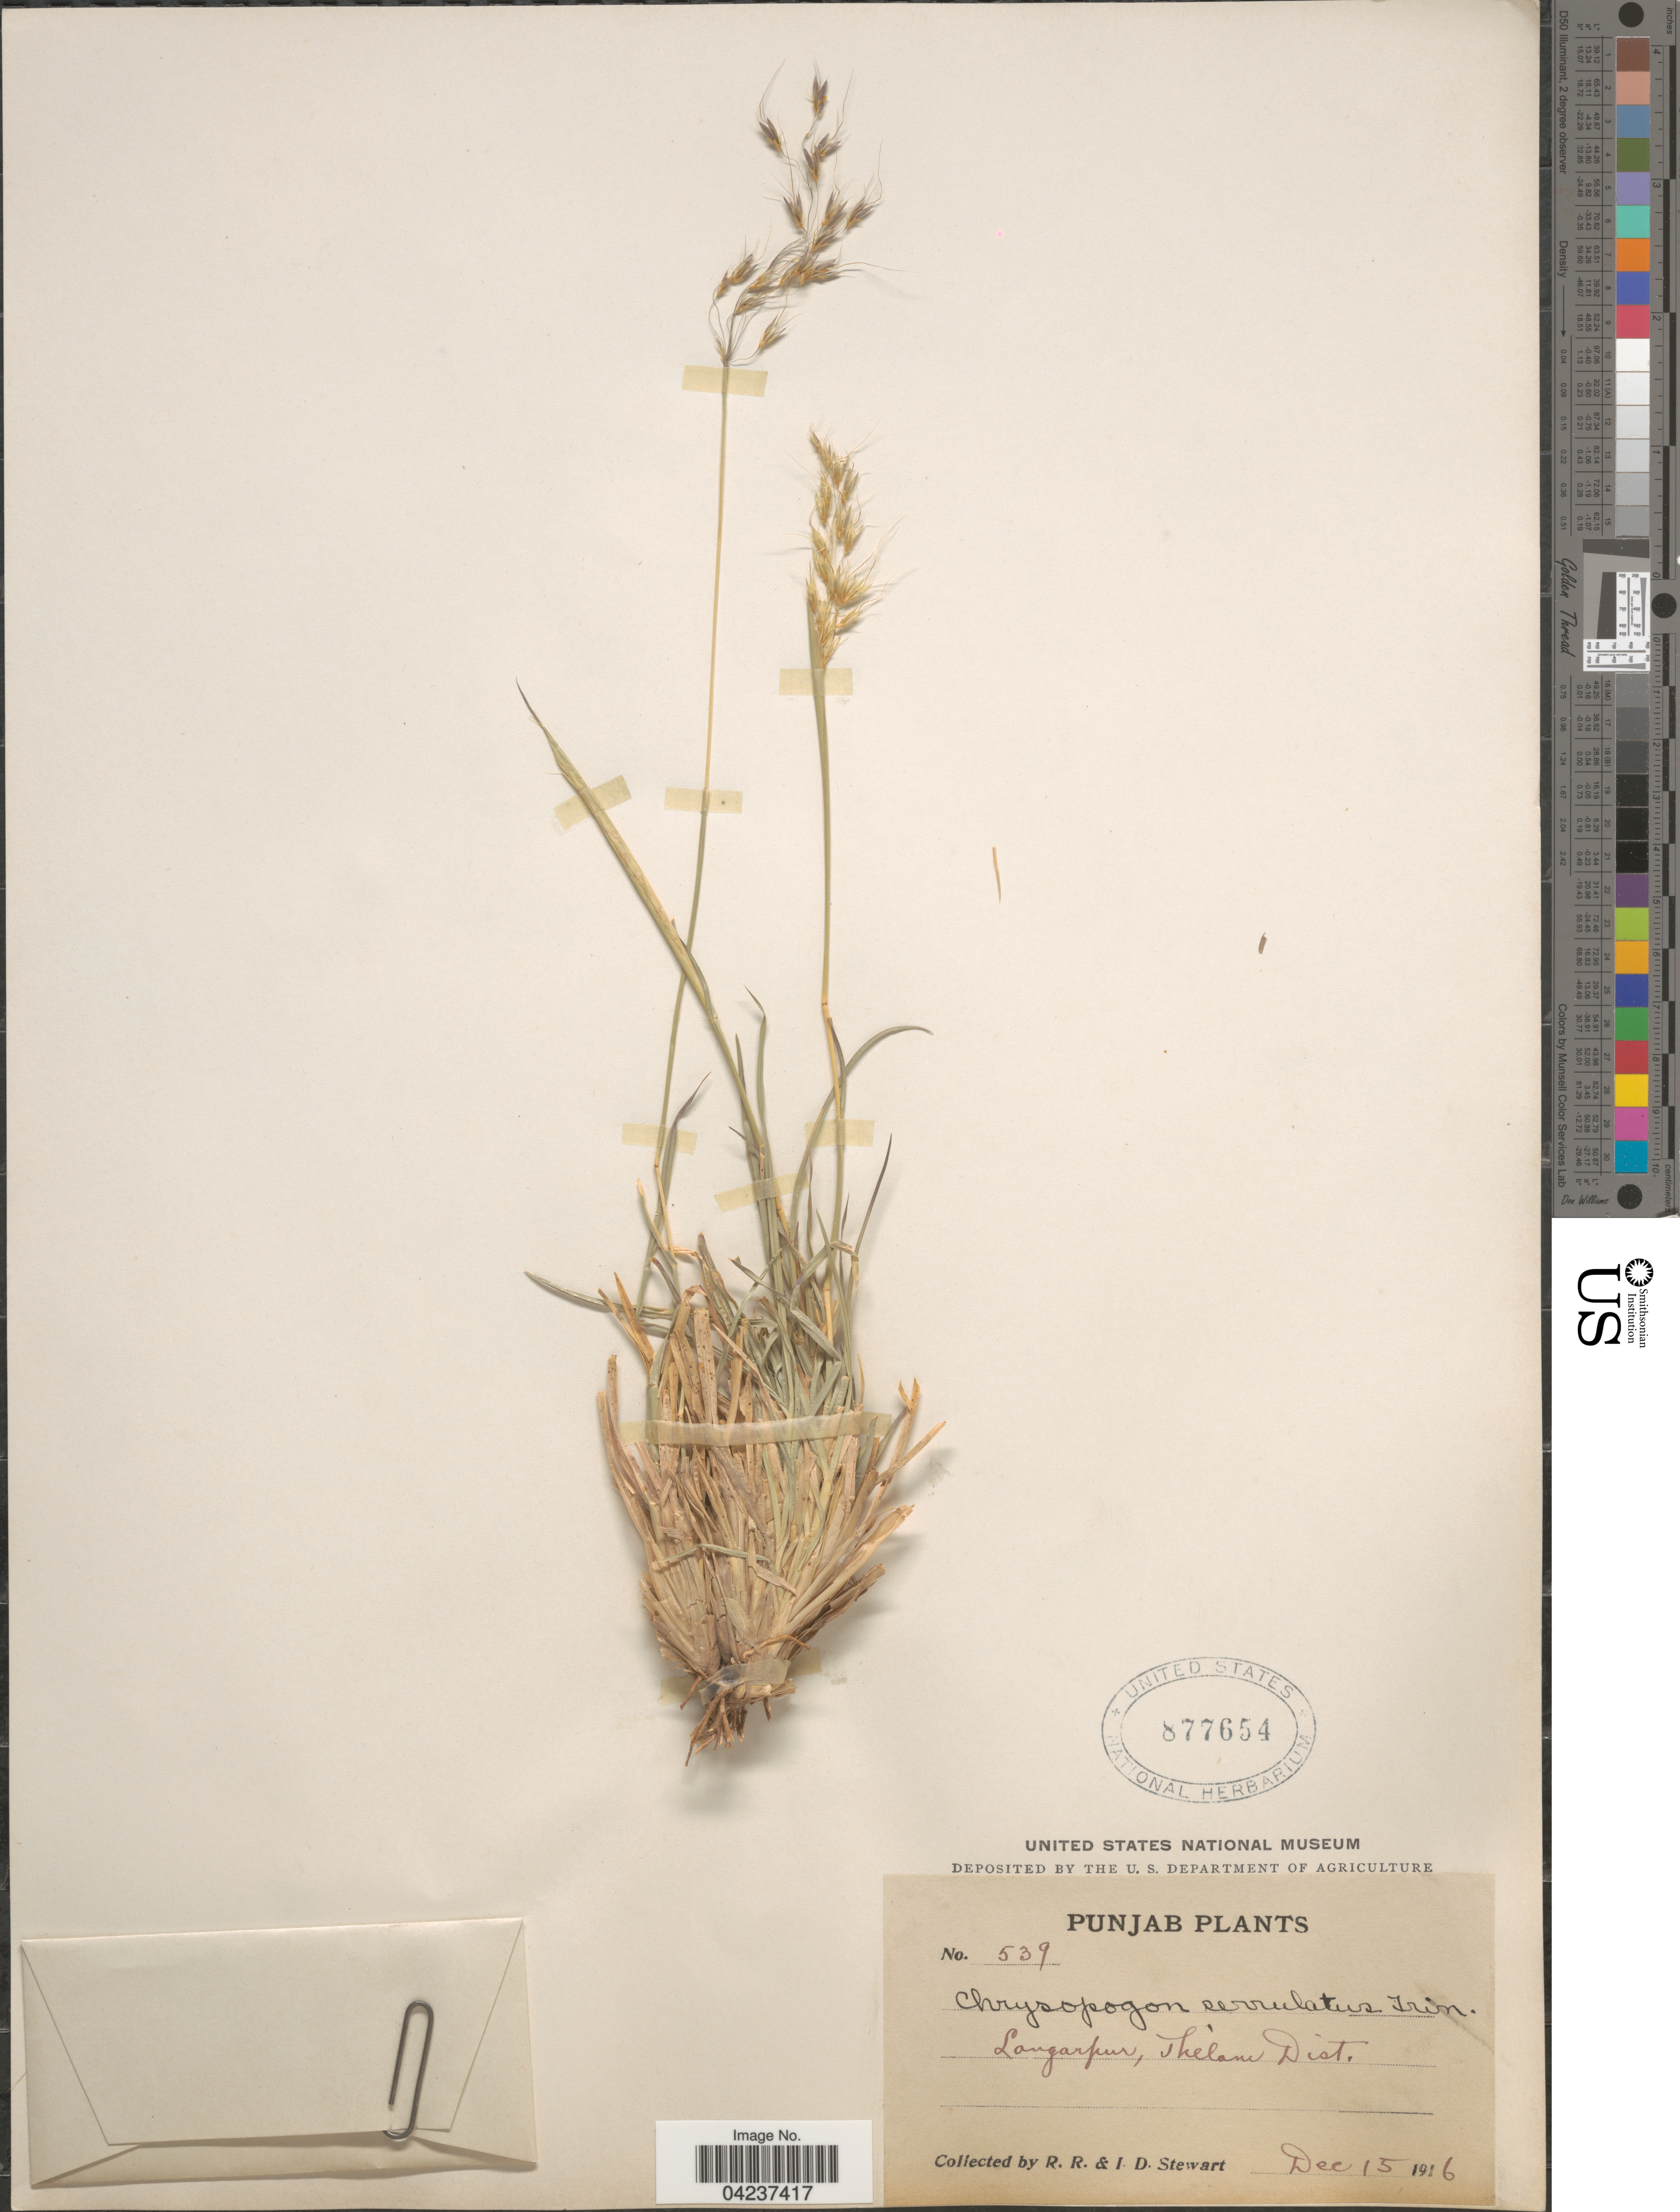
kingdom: Plantae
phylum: Tracheophyta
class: Liliopsida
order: Poales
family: Poaceae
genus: Chrysopogon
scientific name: Chrysopogon serrulatus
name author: Trin.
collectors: R. Stewart & I. Stewart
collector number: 539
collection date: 1916-12-15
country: India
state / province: Punjab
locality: Langarpur, Jhelam Dist.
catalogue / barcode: US 877654